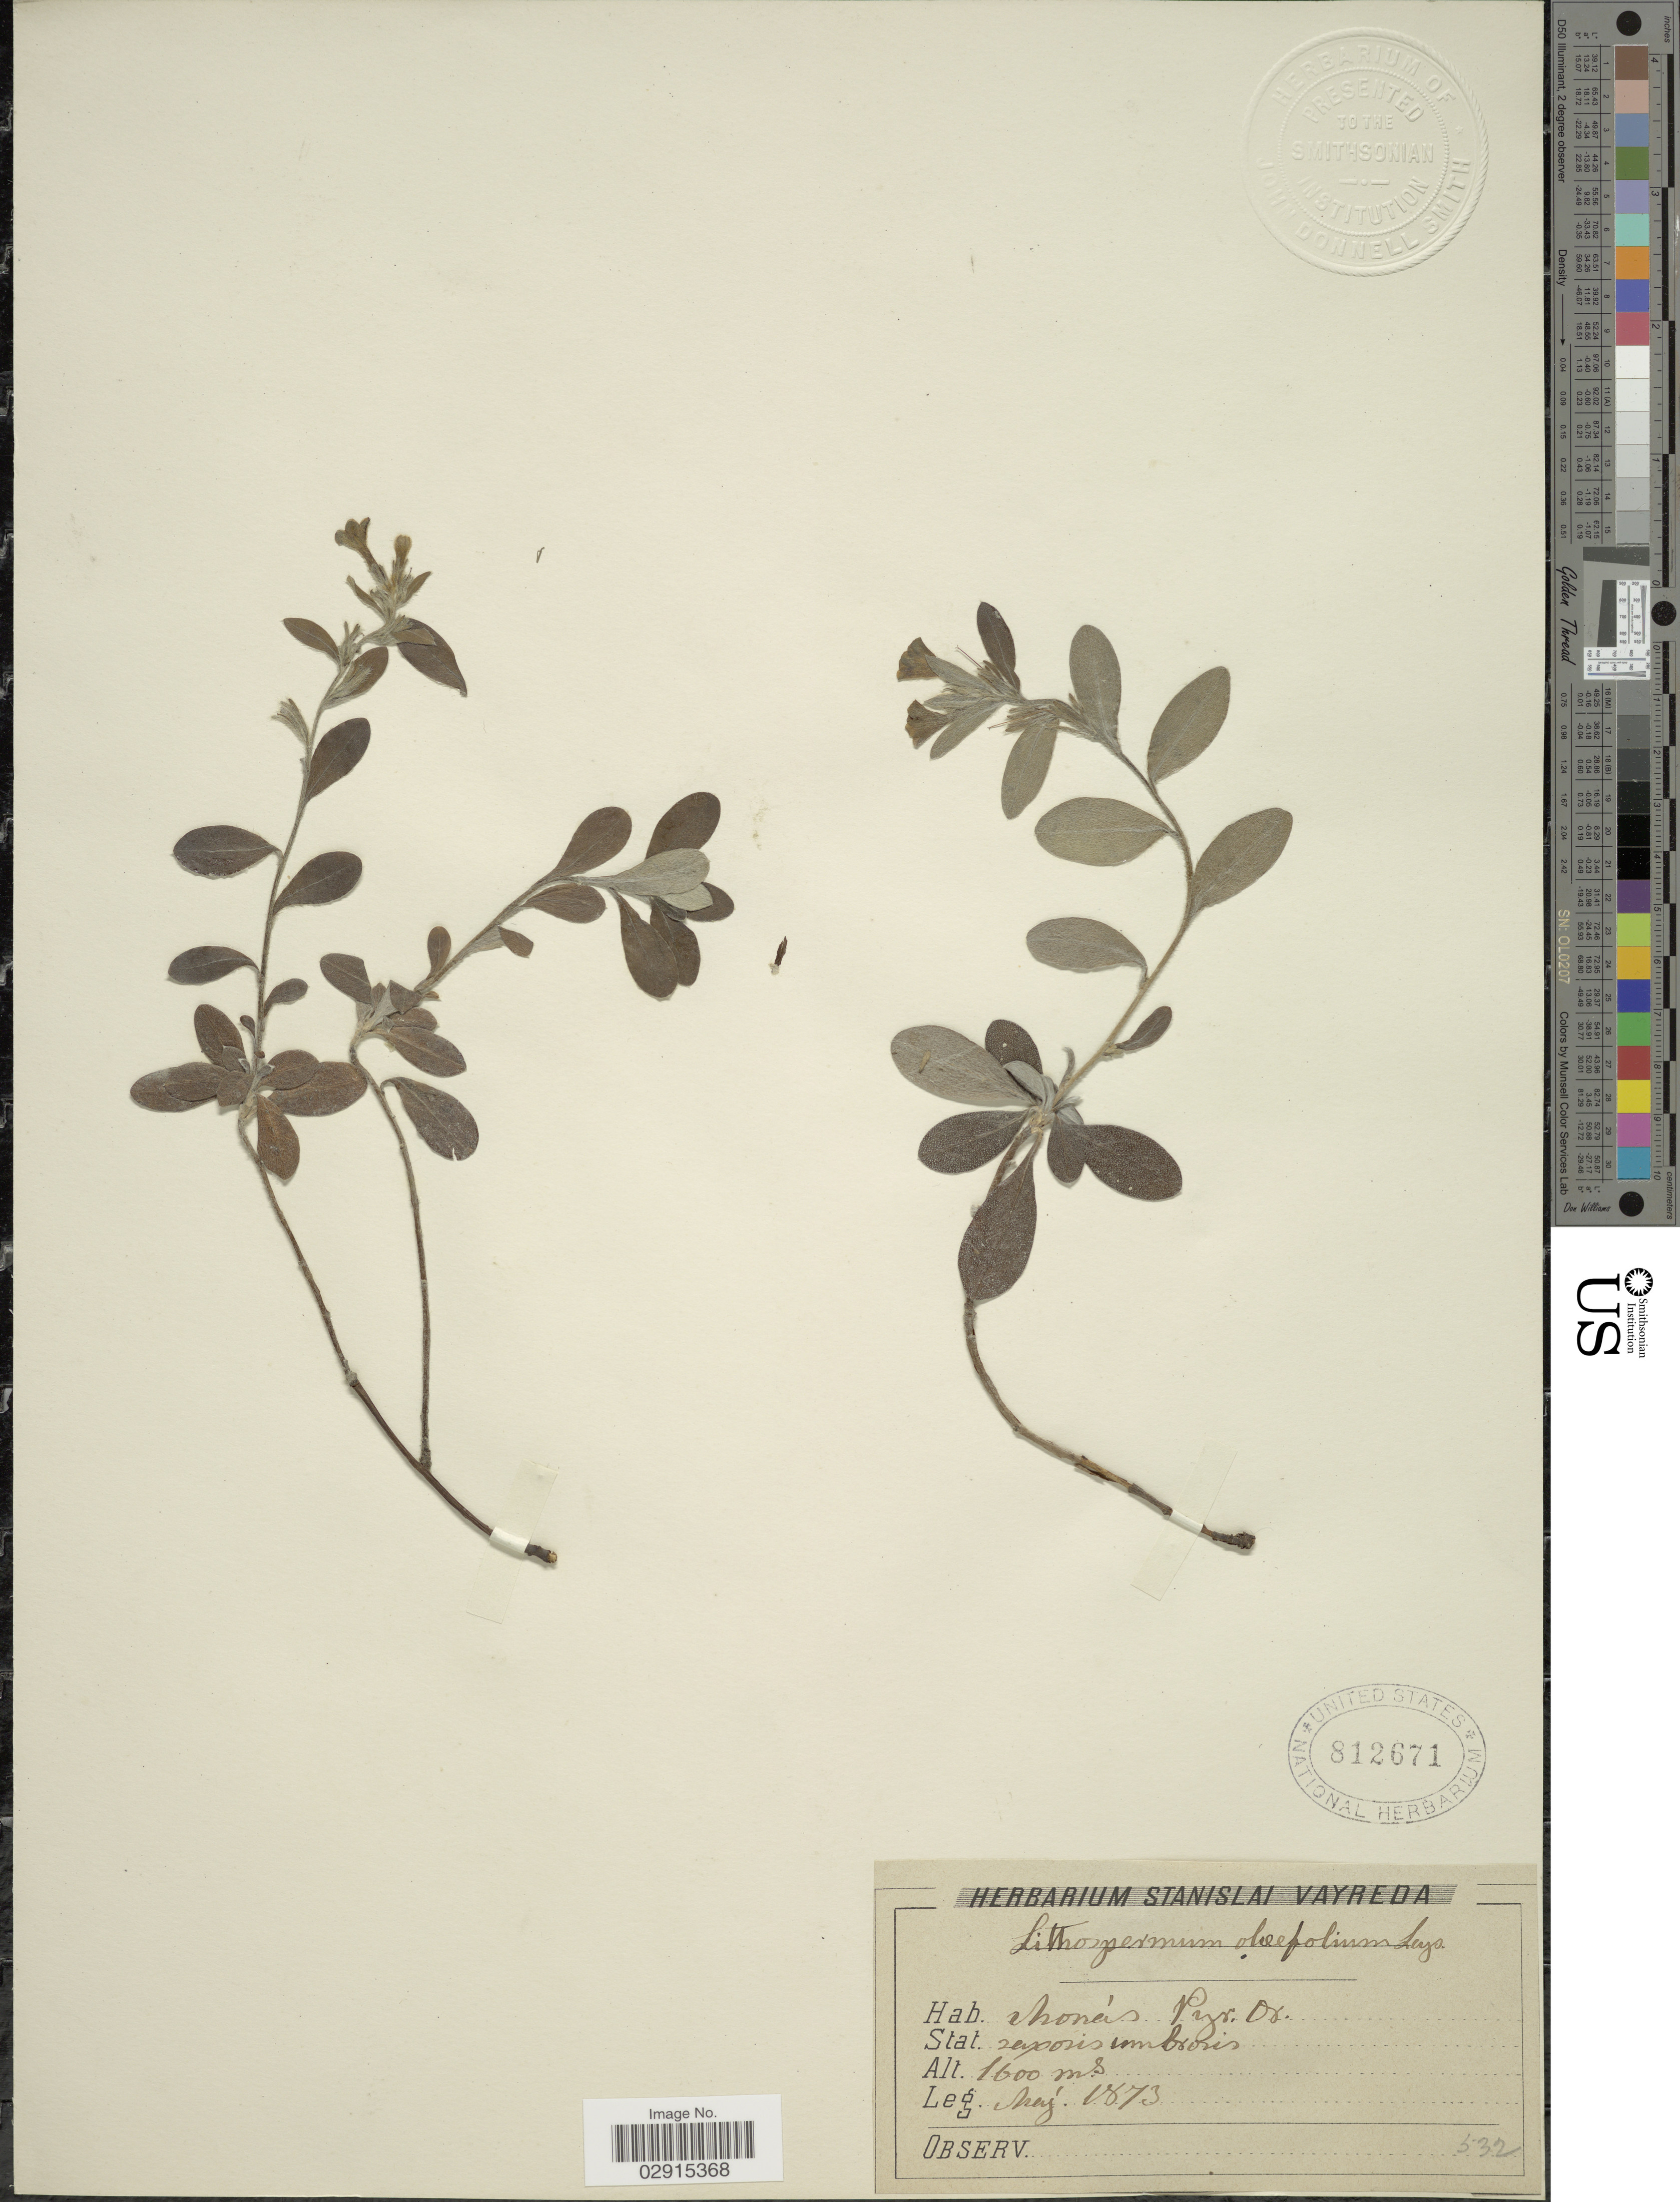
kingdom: Plantae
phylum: Tracheophyta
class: Magnoliopsida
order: Boraginales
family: Boraginaceae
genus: Lithospermum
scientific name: Lithospermum oleifolium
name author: Lapeyr.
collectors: Ex herb. Stanislai Vayreda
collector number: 532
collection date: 1873-05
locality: Thomás Pyr. Or.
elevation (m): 1600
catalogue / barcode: US 812671